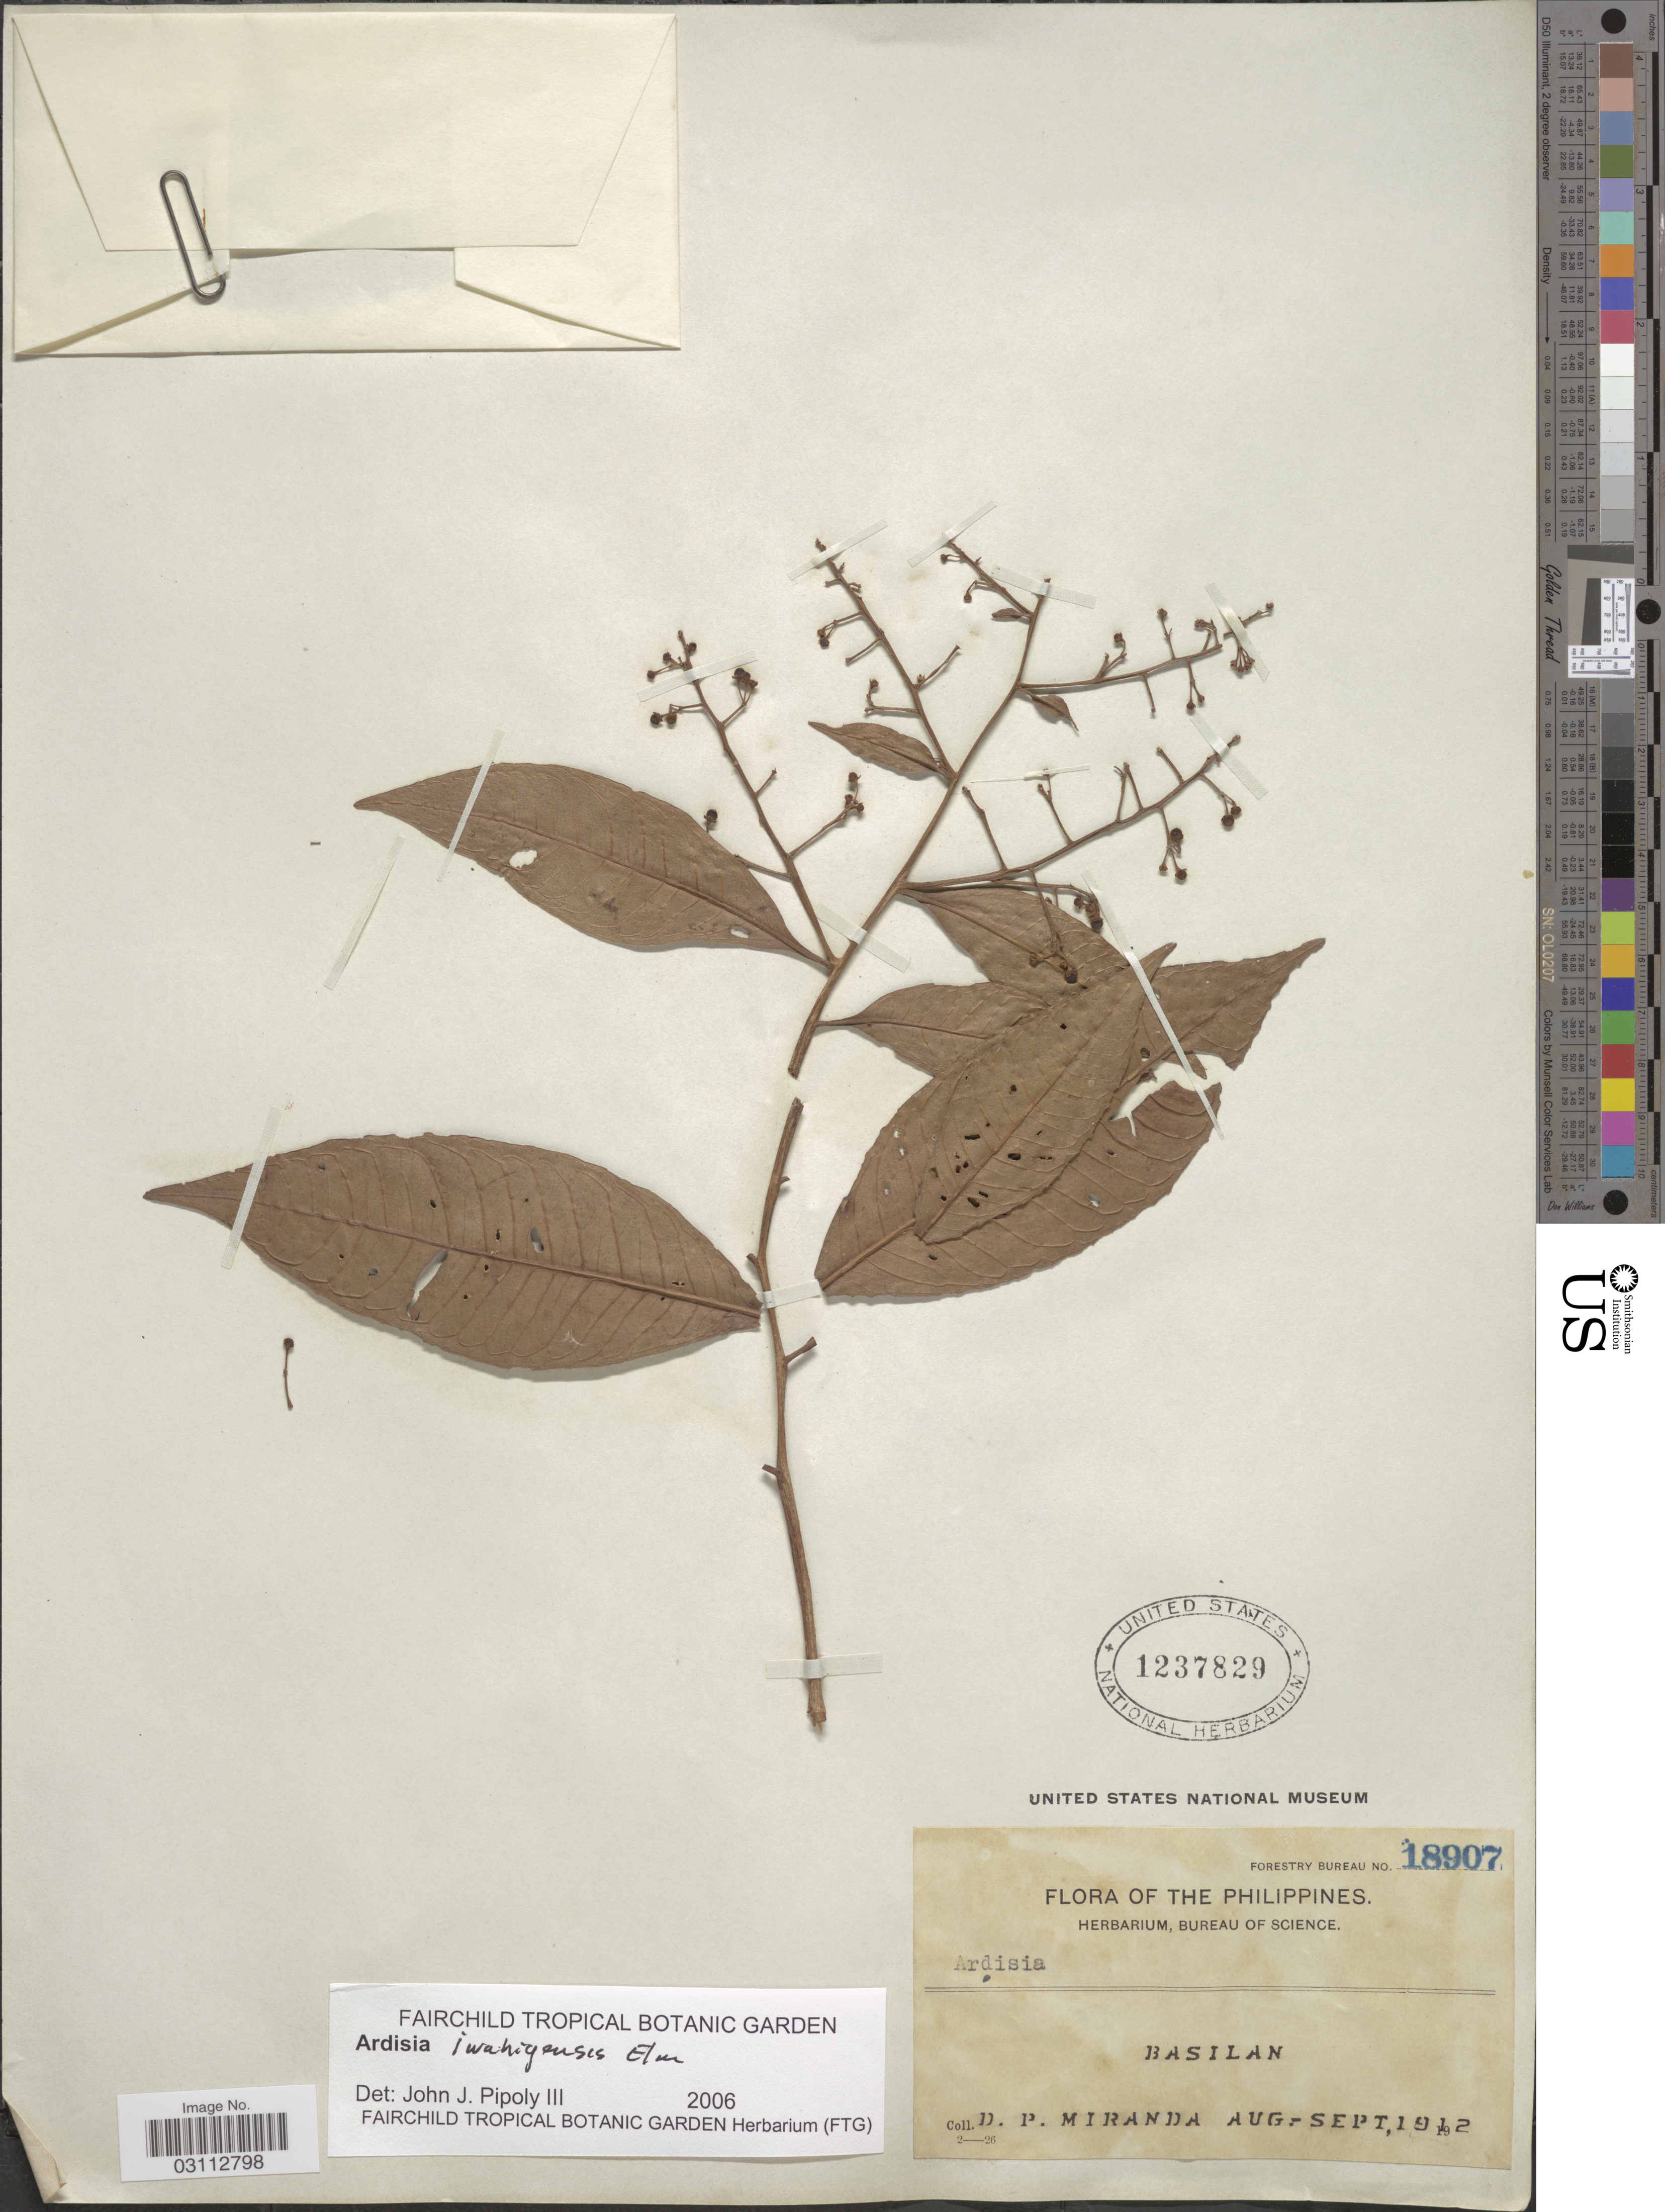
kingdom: Plantae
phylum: Tracheophyta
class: Magnoliopsida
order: Ericales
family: Primulaceae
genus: Ardisia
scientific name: Ardisia iwahigensis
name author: Elmer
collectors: D. P. Miranda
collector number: Forestry Bureau 18907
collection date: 1912-08/1912-09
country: Philippines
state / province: Muslim Mindanao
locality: Basilan.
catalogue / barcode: US 1237829